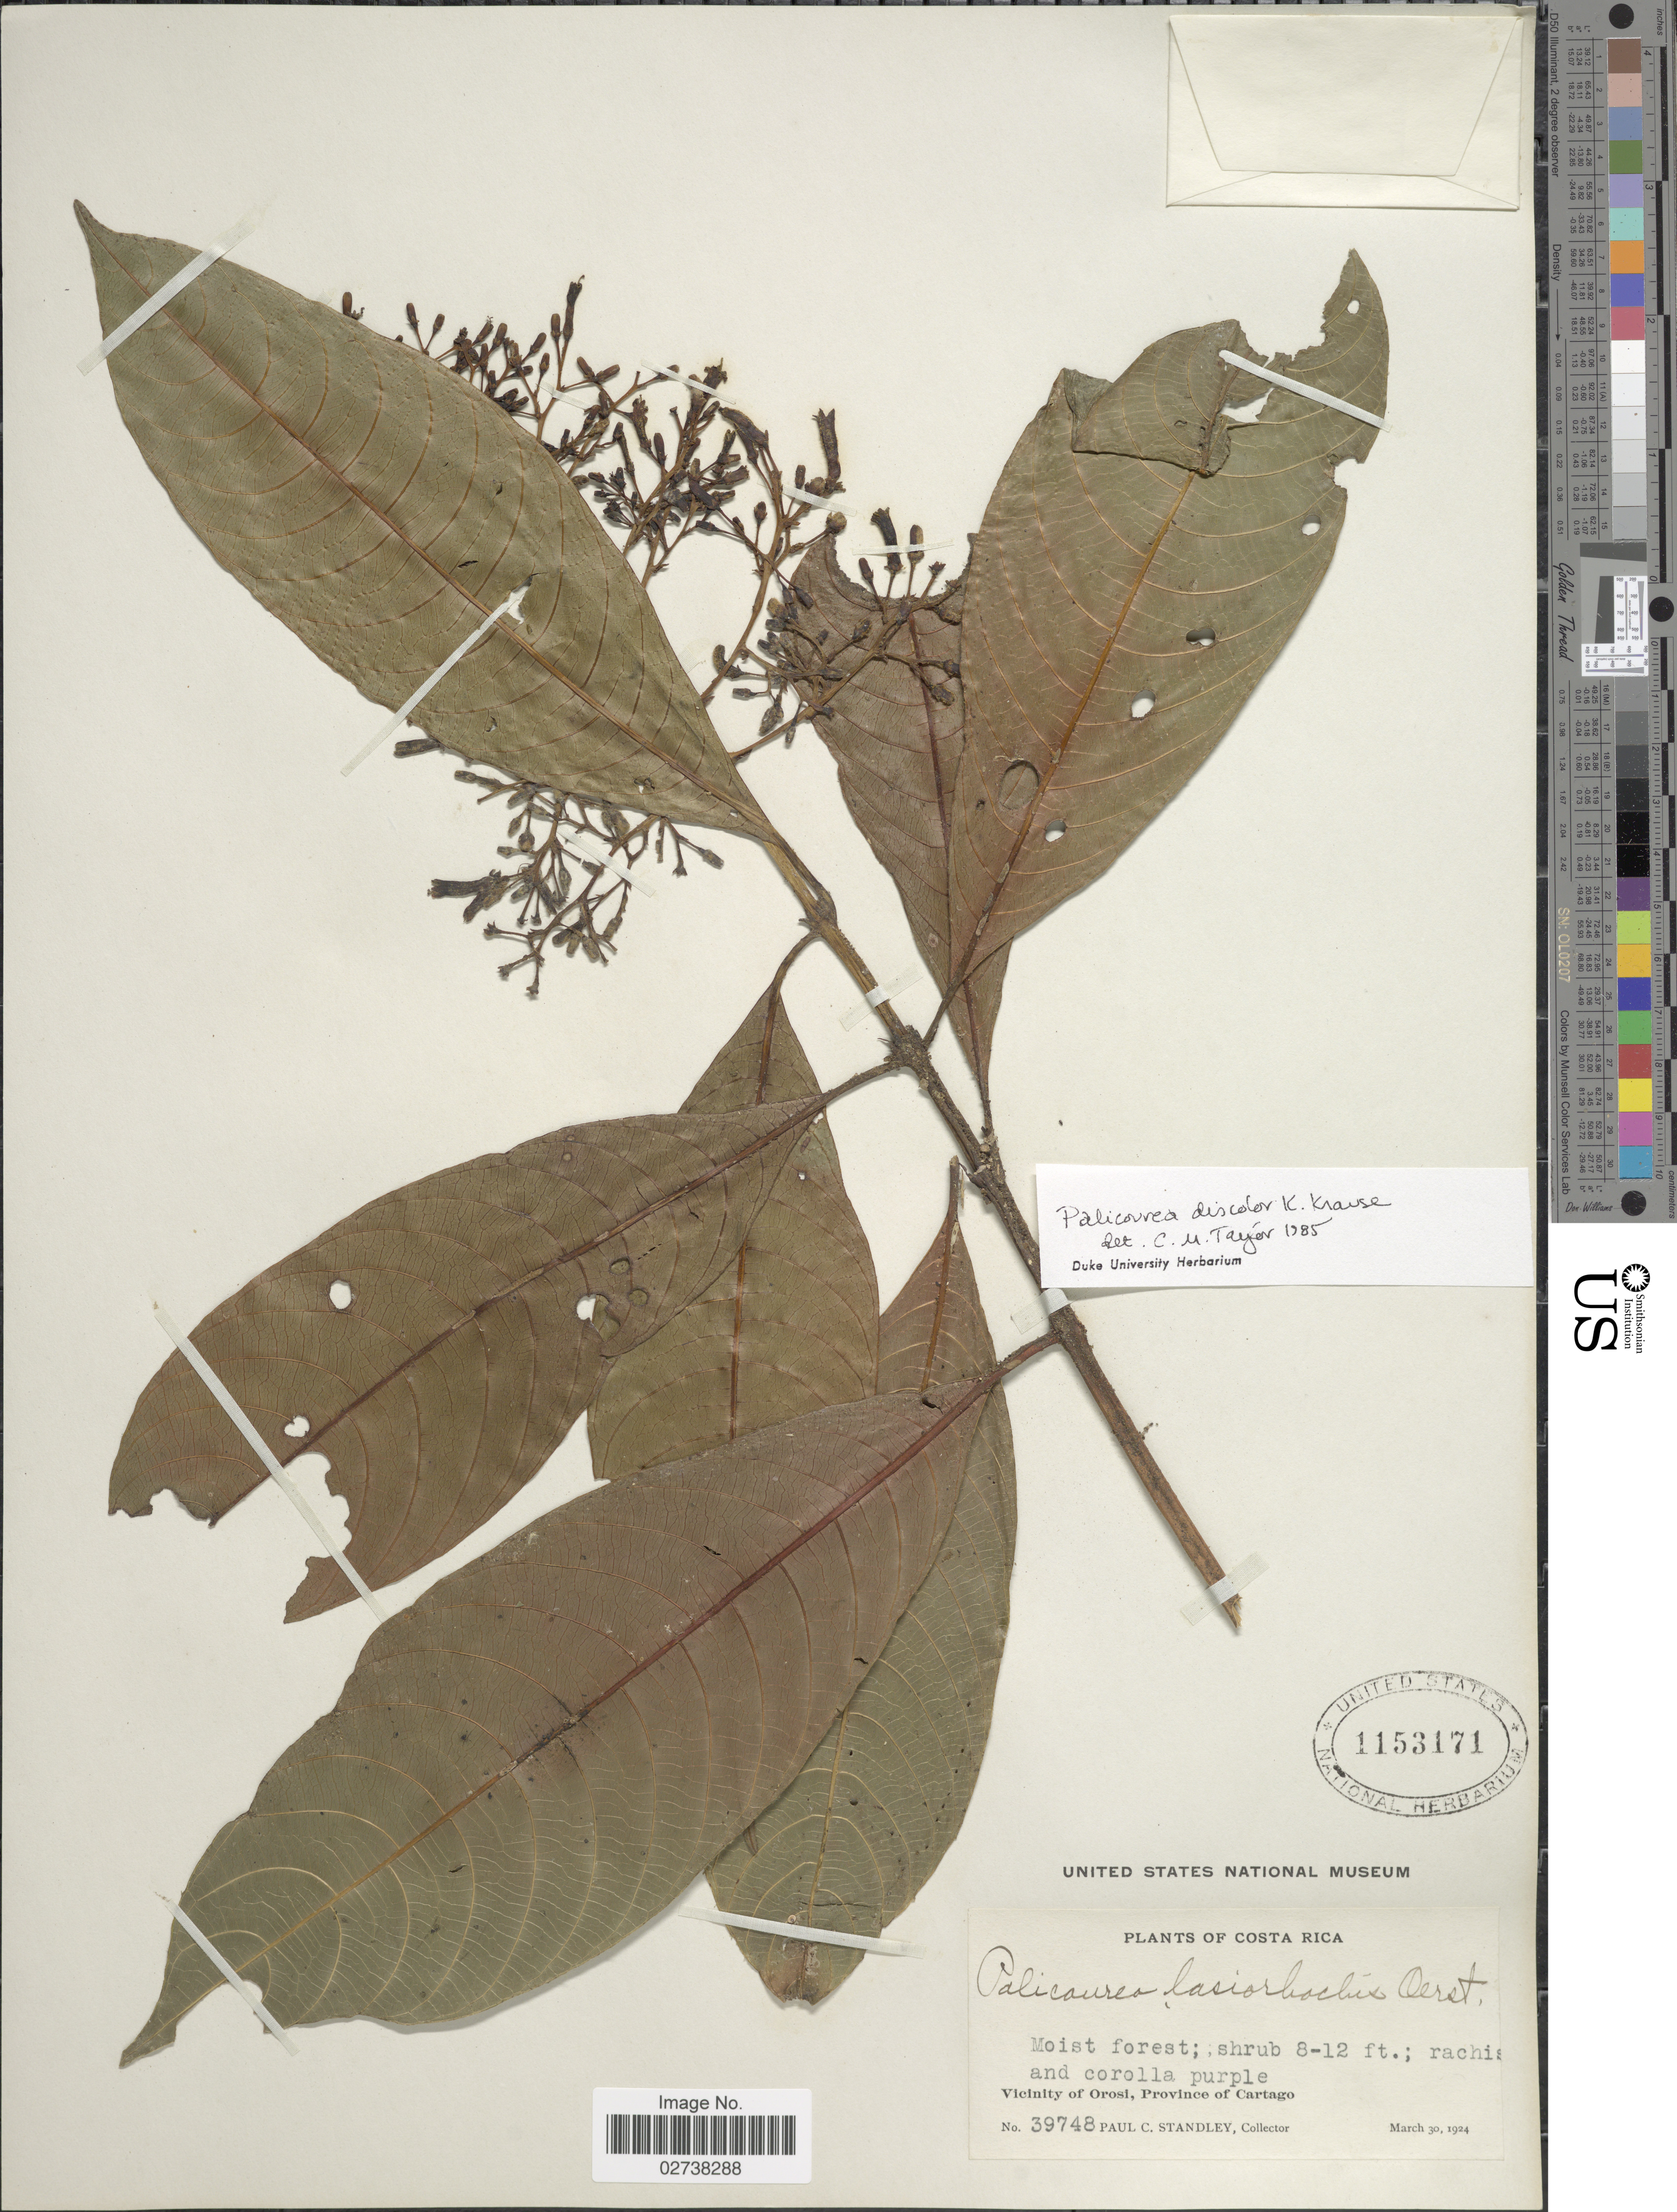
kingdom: Plantae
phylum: Tracheophyta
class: Magnoliopsida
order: Gentianales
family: Rubiaceae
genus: Palicourea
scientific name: Palicourea discolor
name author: K. Krause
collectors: P. C. Standley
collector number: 39748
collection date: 1924-03-30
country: Costa Rica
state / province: Cartago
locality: Vicinity of Orosi, Province of Cartago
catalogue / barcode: US 1153171